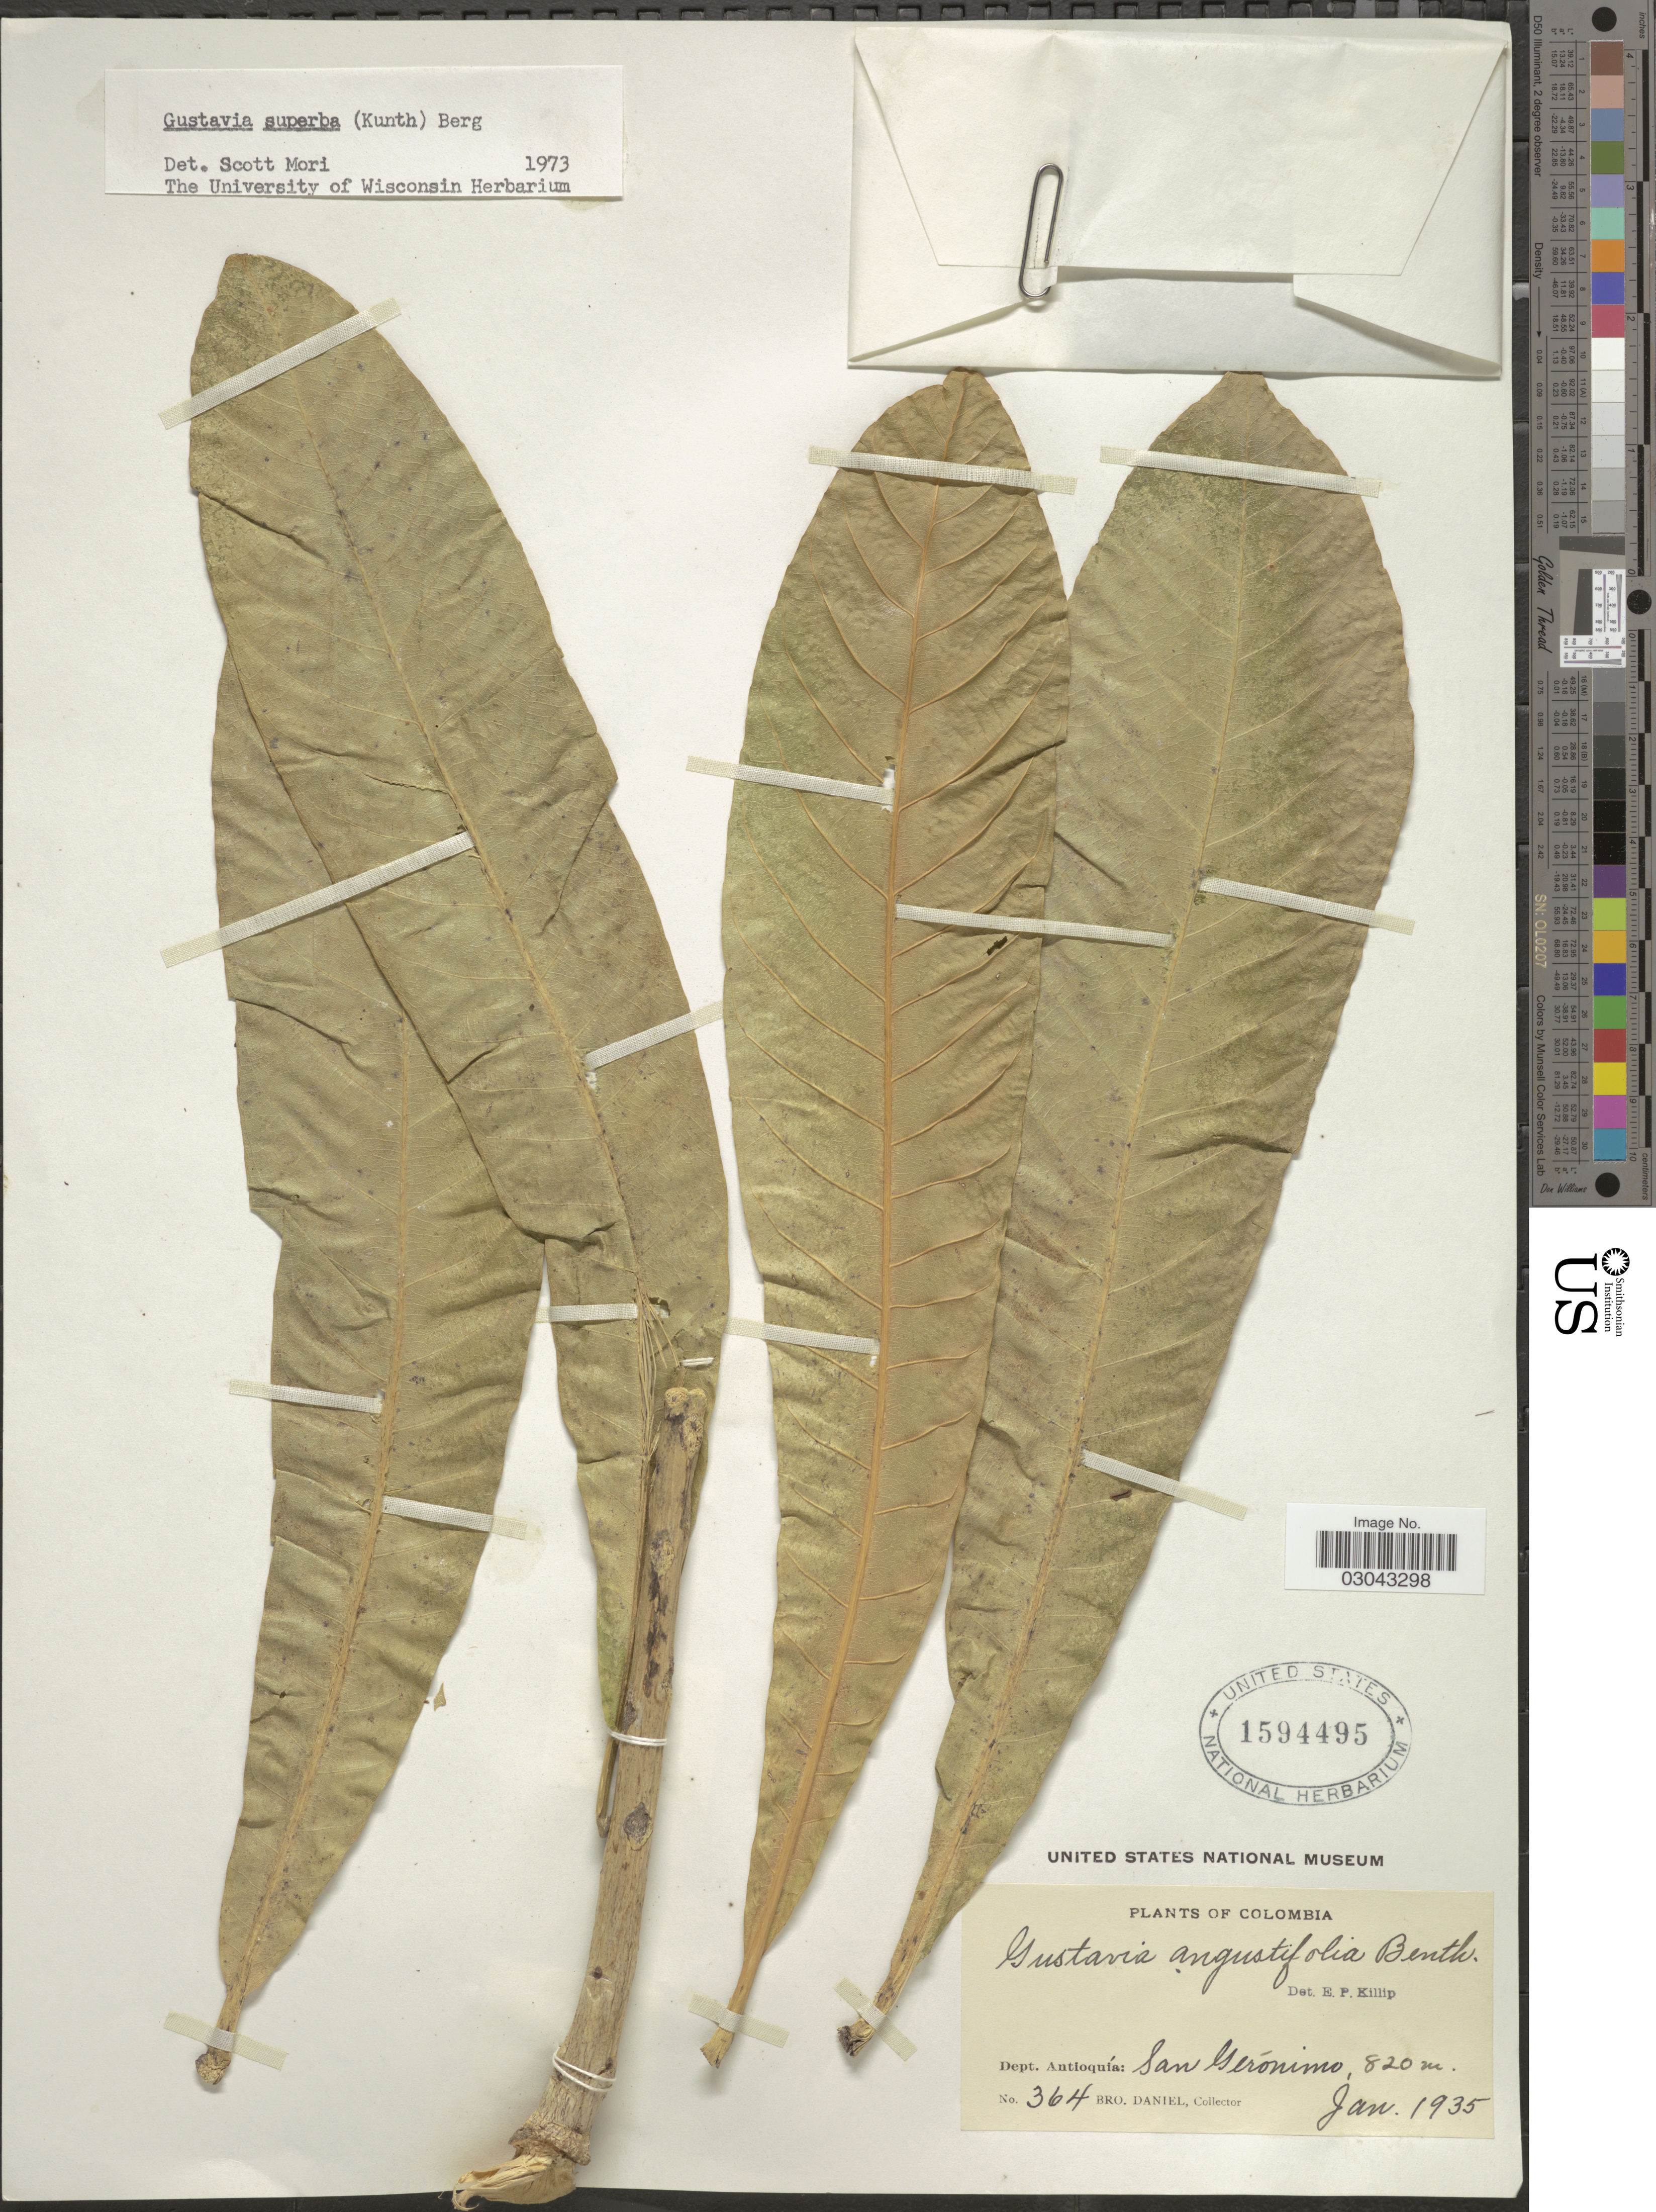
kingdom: Plantae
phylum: Tracheophyta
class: Magnoliopsida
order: Ericales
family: Lecythidaceae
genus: Gustavia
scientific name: Gustavia superba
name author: (Kunth) O. Berg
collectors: Bro. Daniel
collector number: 364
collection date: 1935-01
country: Colombia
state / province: Antioquia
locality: Dept. Antioquía: San Géronimo.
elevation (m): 820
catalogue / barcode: US 1594495